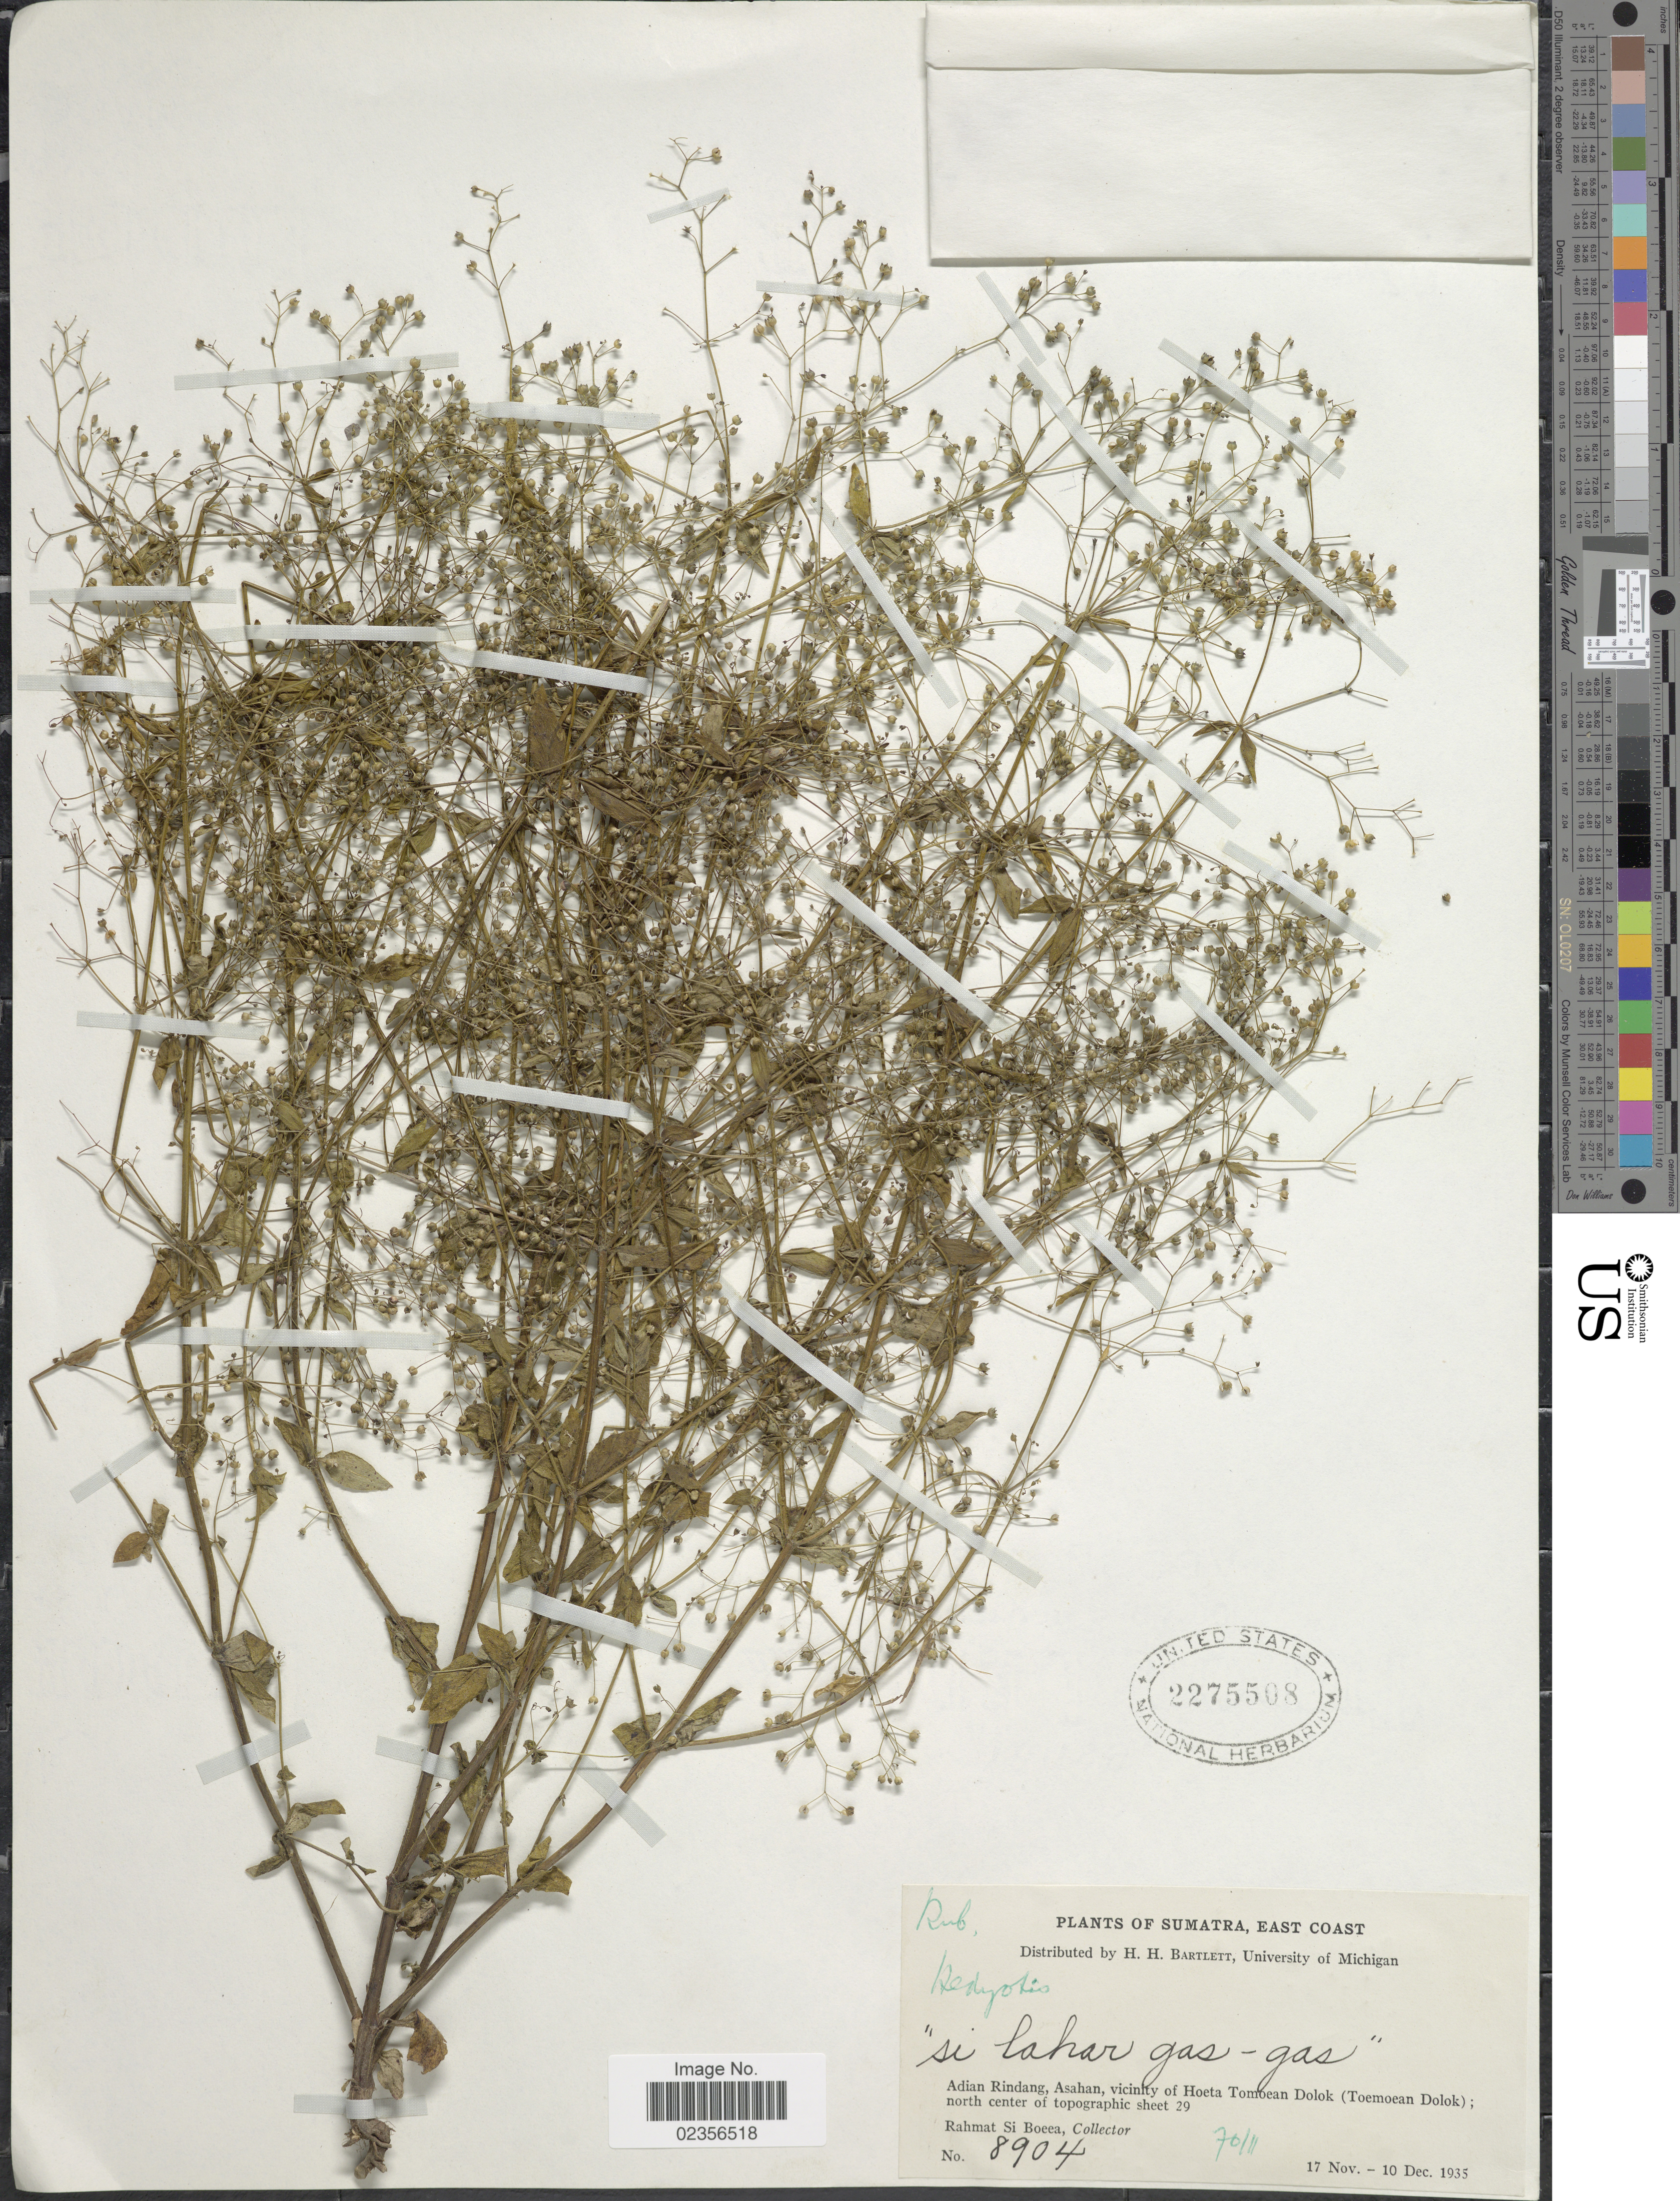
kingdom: Plantae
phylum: Tracheophyta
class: Magnoliopsida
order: Gentianales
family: Rubiaceae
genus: Hedyotis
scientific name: Hedyotis sp.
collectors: Rahmat Si Boeea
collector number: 8904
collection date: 1935-11-17/1935-12-10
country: Indonesia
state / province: Sumatra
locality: East Coast. Adian Rindang, Asahan, vicinity of Hoeta Tomoean Dolok (Toemoean Dolok); north center of topographic sheet 29 "si lahar gas-gas"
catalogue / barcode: US 2275508